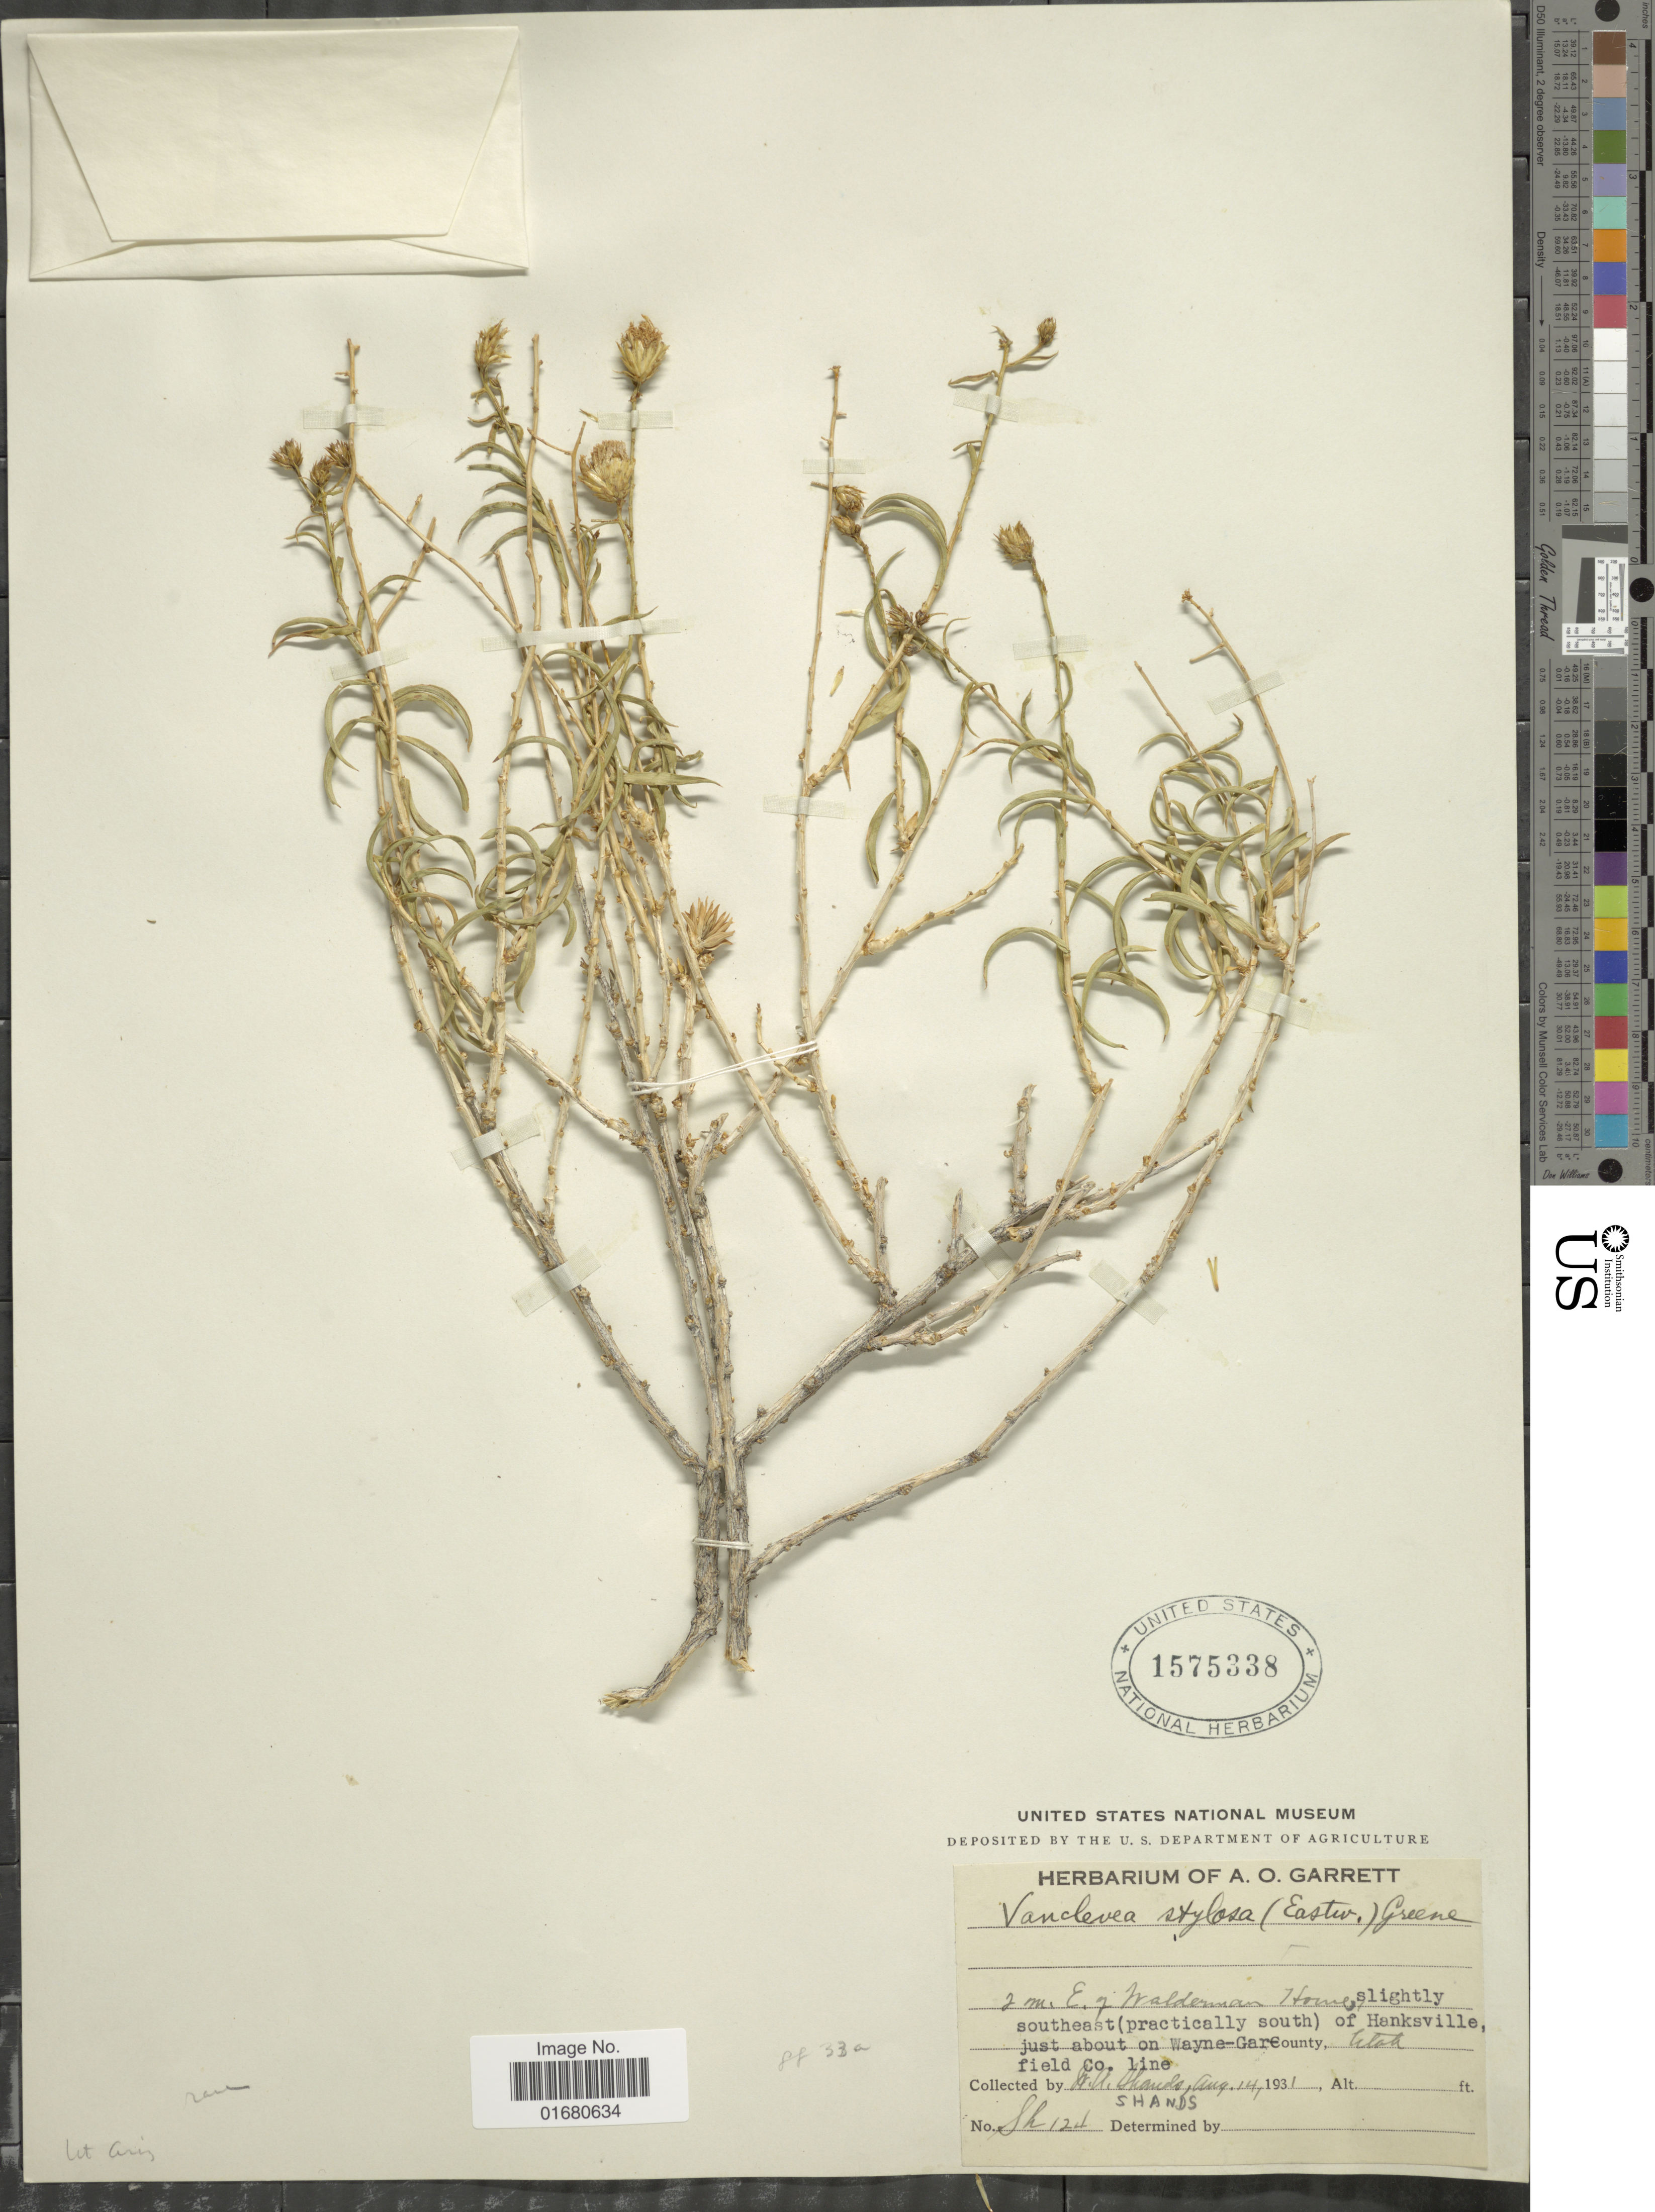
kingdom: Plantae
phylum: Tracheophyta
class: Magnoliopsida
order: Asterales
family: Asteraceae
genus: Vanclevea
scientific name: Vanclevea stylosa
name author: (Eastw.) Greene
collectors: W. Shands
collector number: Sh124*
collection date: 1931-08-14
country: United States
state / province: Utah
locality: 2 mi. E. of Walderman House slightly southeast (practically south) of Hanksville, just about on Wayne-Gar County, Utah field Co. line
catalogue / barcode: US 1575338